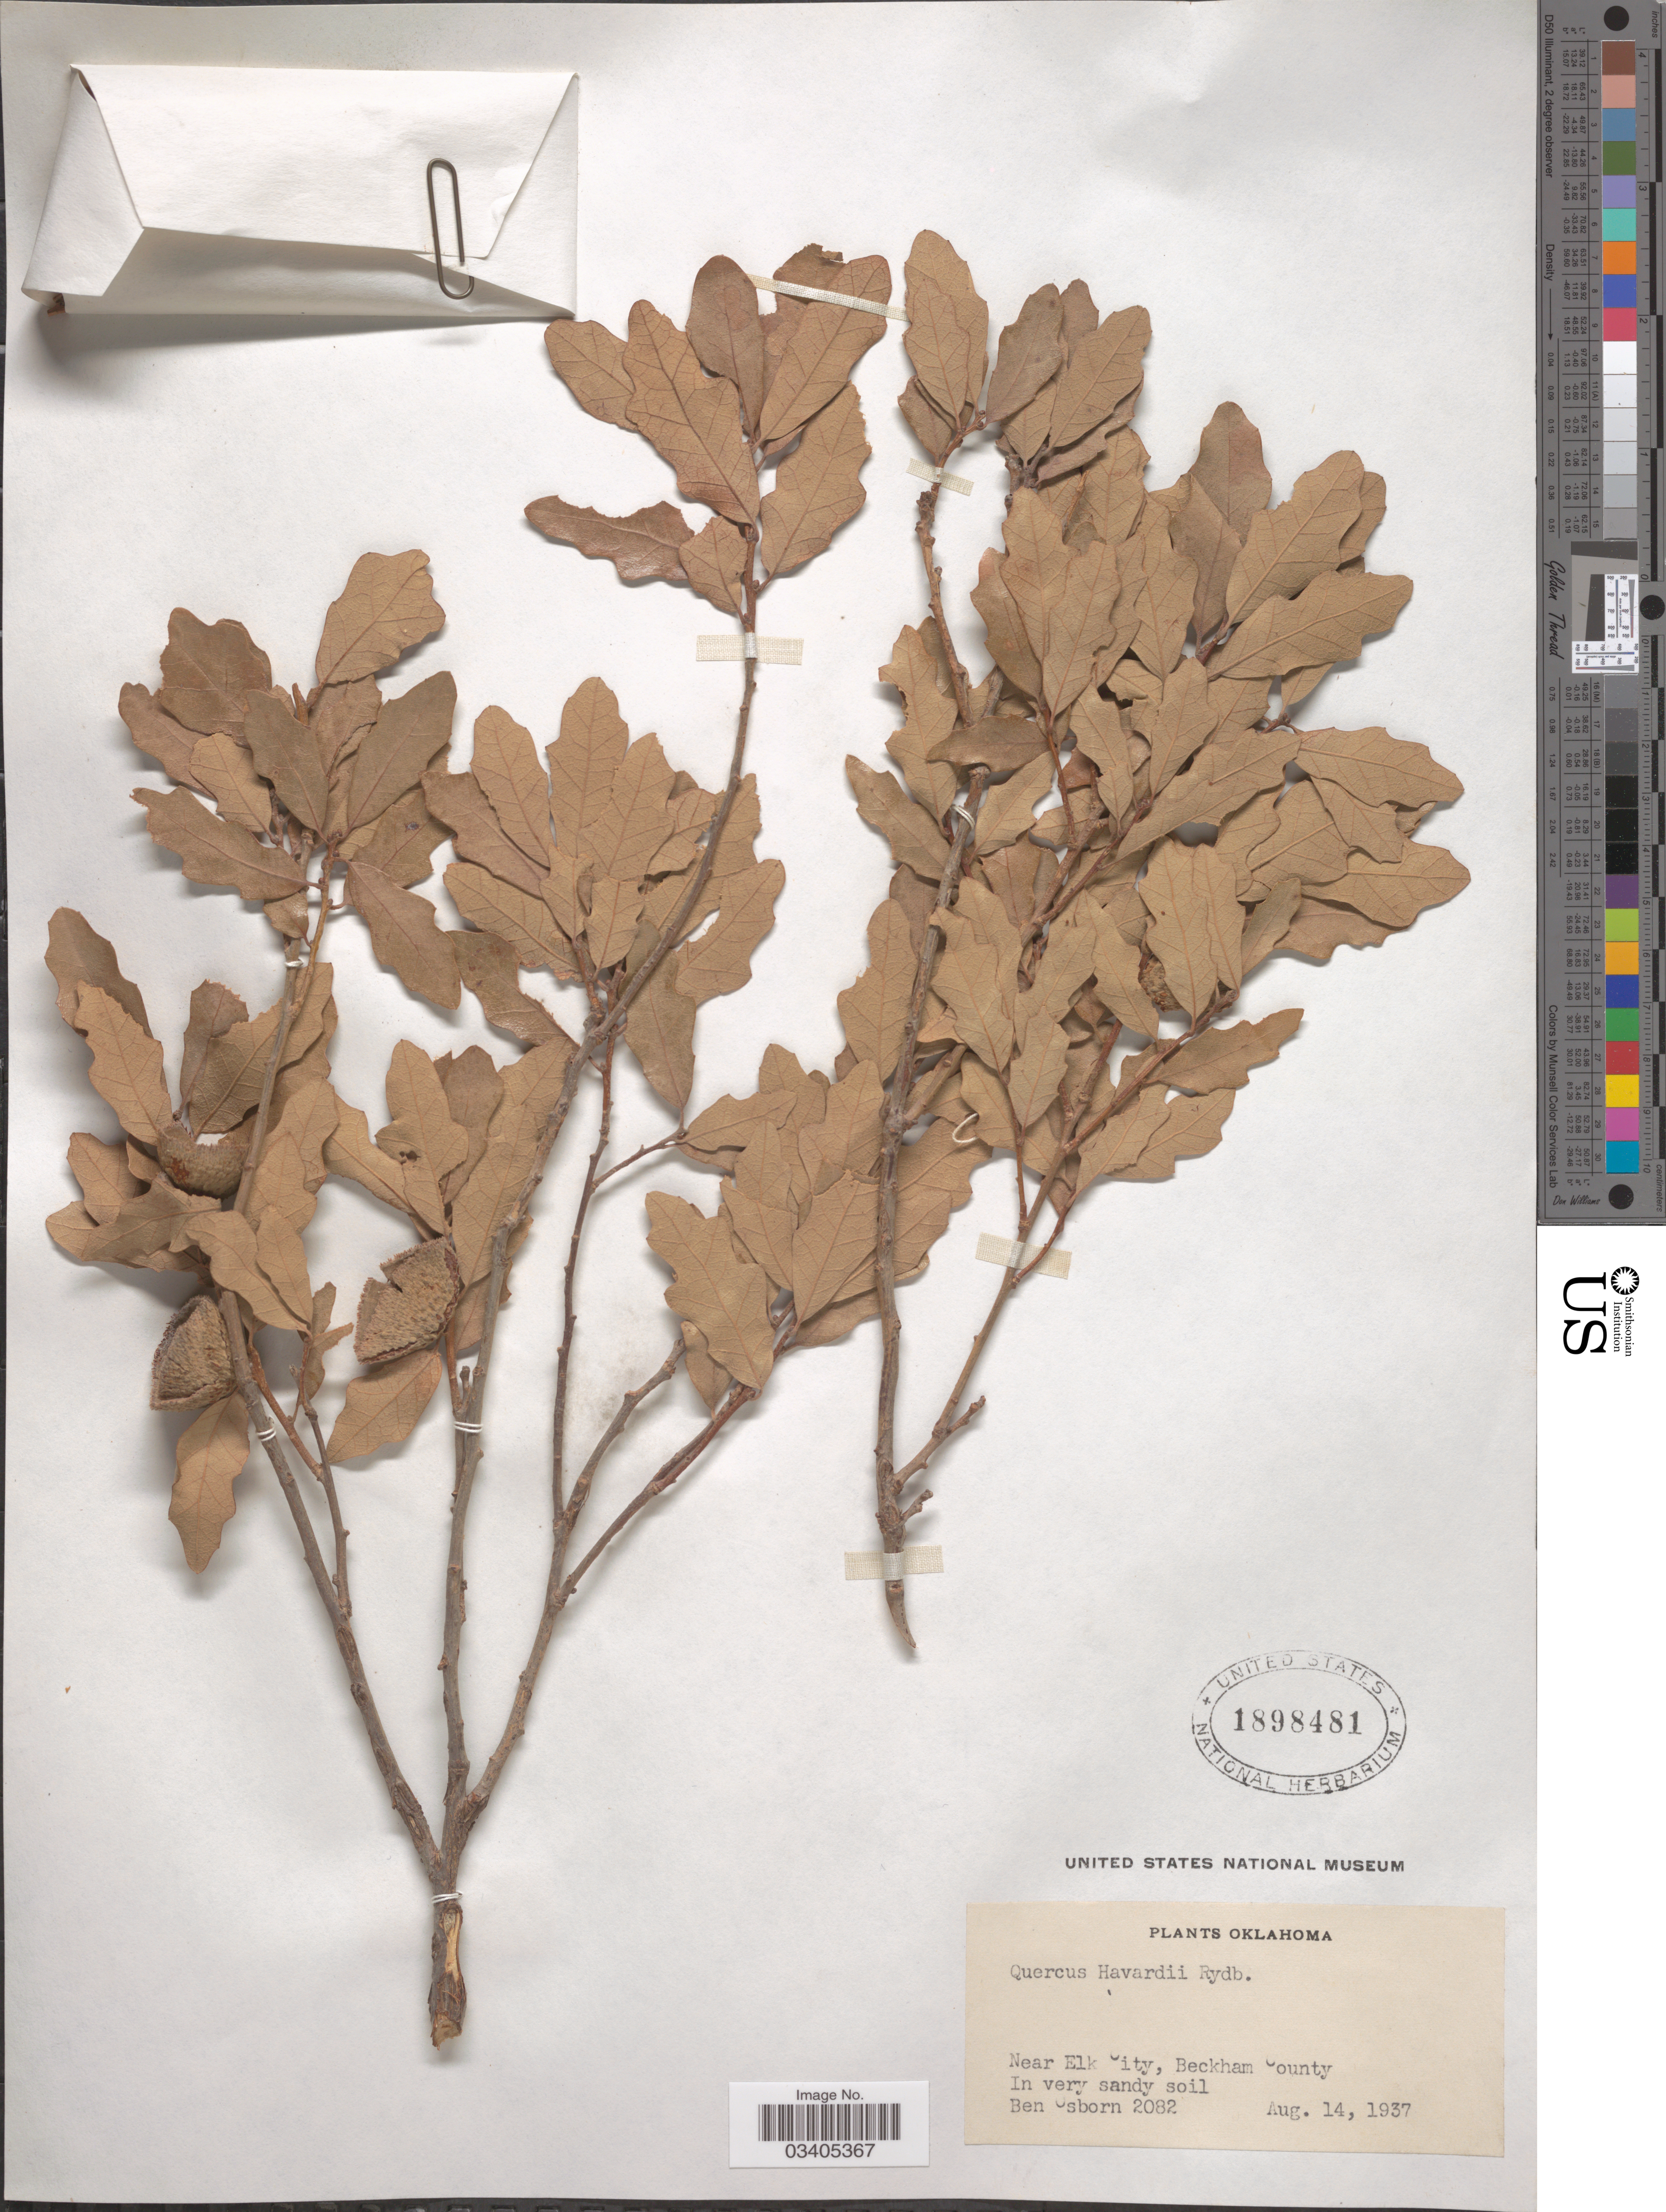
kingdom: Plantae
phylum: Tracheophyta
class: Magnoliopsida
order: Fagales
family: Fagaceae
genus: Quercus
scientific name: Quercus havardii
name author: Rydb.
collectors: B. Osborn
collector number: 2082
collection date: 1937-08-14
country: United States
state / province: Oklahoma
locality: Near Elk City, Beckham County.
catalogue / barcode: US 1898481